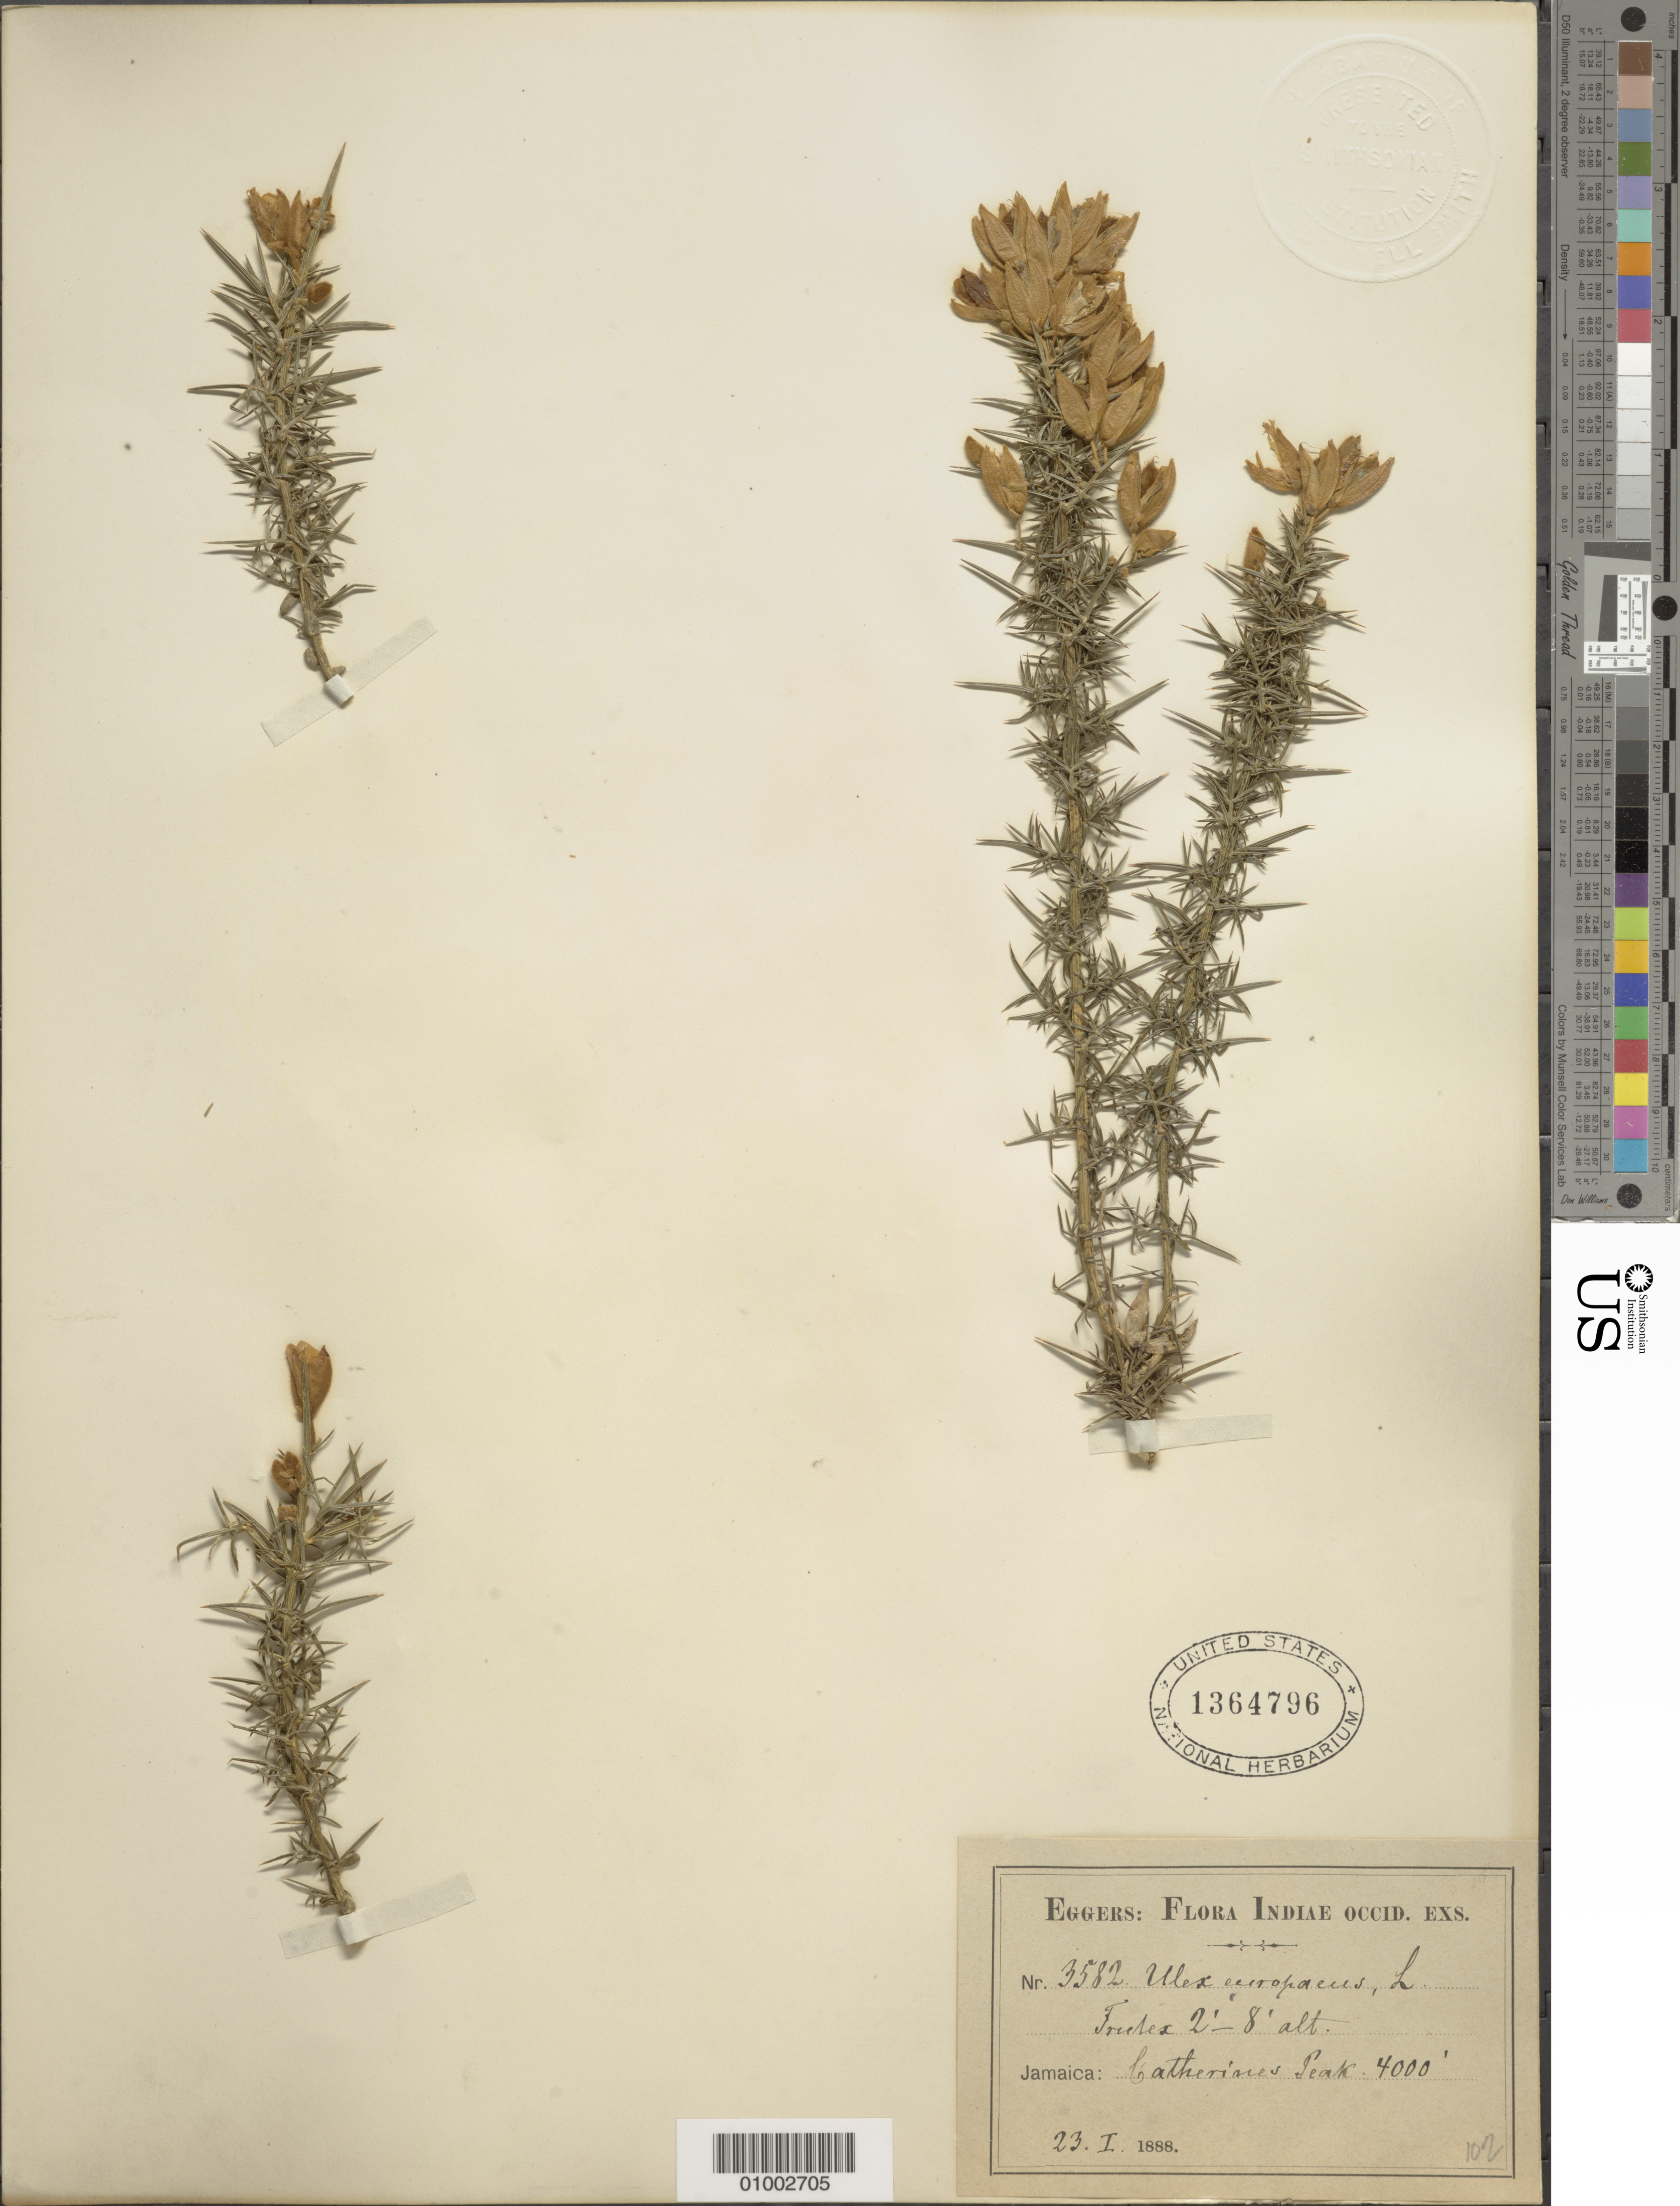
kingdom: Plantae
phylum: Tracheophyta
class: Magnoliopsida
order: Fabales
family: Fabaceae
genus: Ulex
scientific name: Ulex sp.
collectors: H. F. A. von Eggers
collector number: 3582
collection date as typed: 23 Jan 1888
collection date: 1888-01-23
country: Jamaica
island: Jamaica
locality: Catherine's Peak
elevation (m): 1219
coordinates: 0 N, 0 E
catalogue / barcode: US 1364796